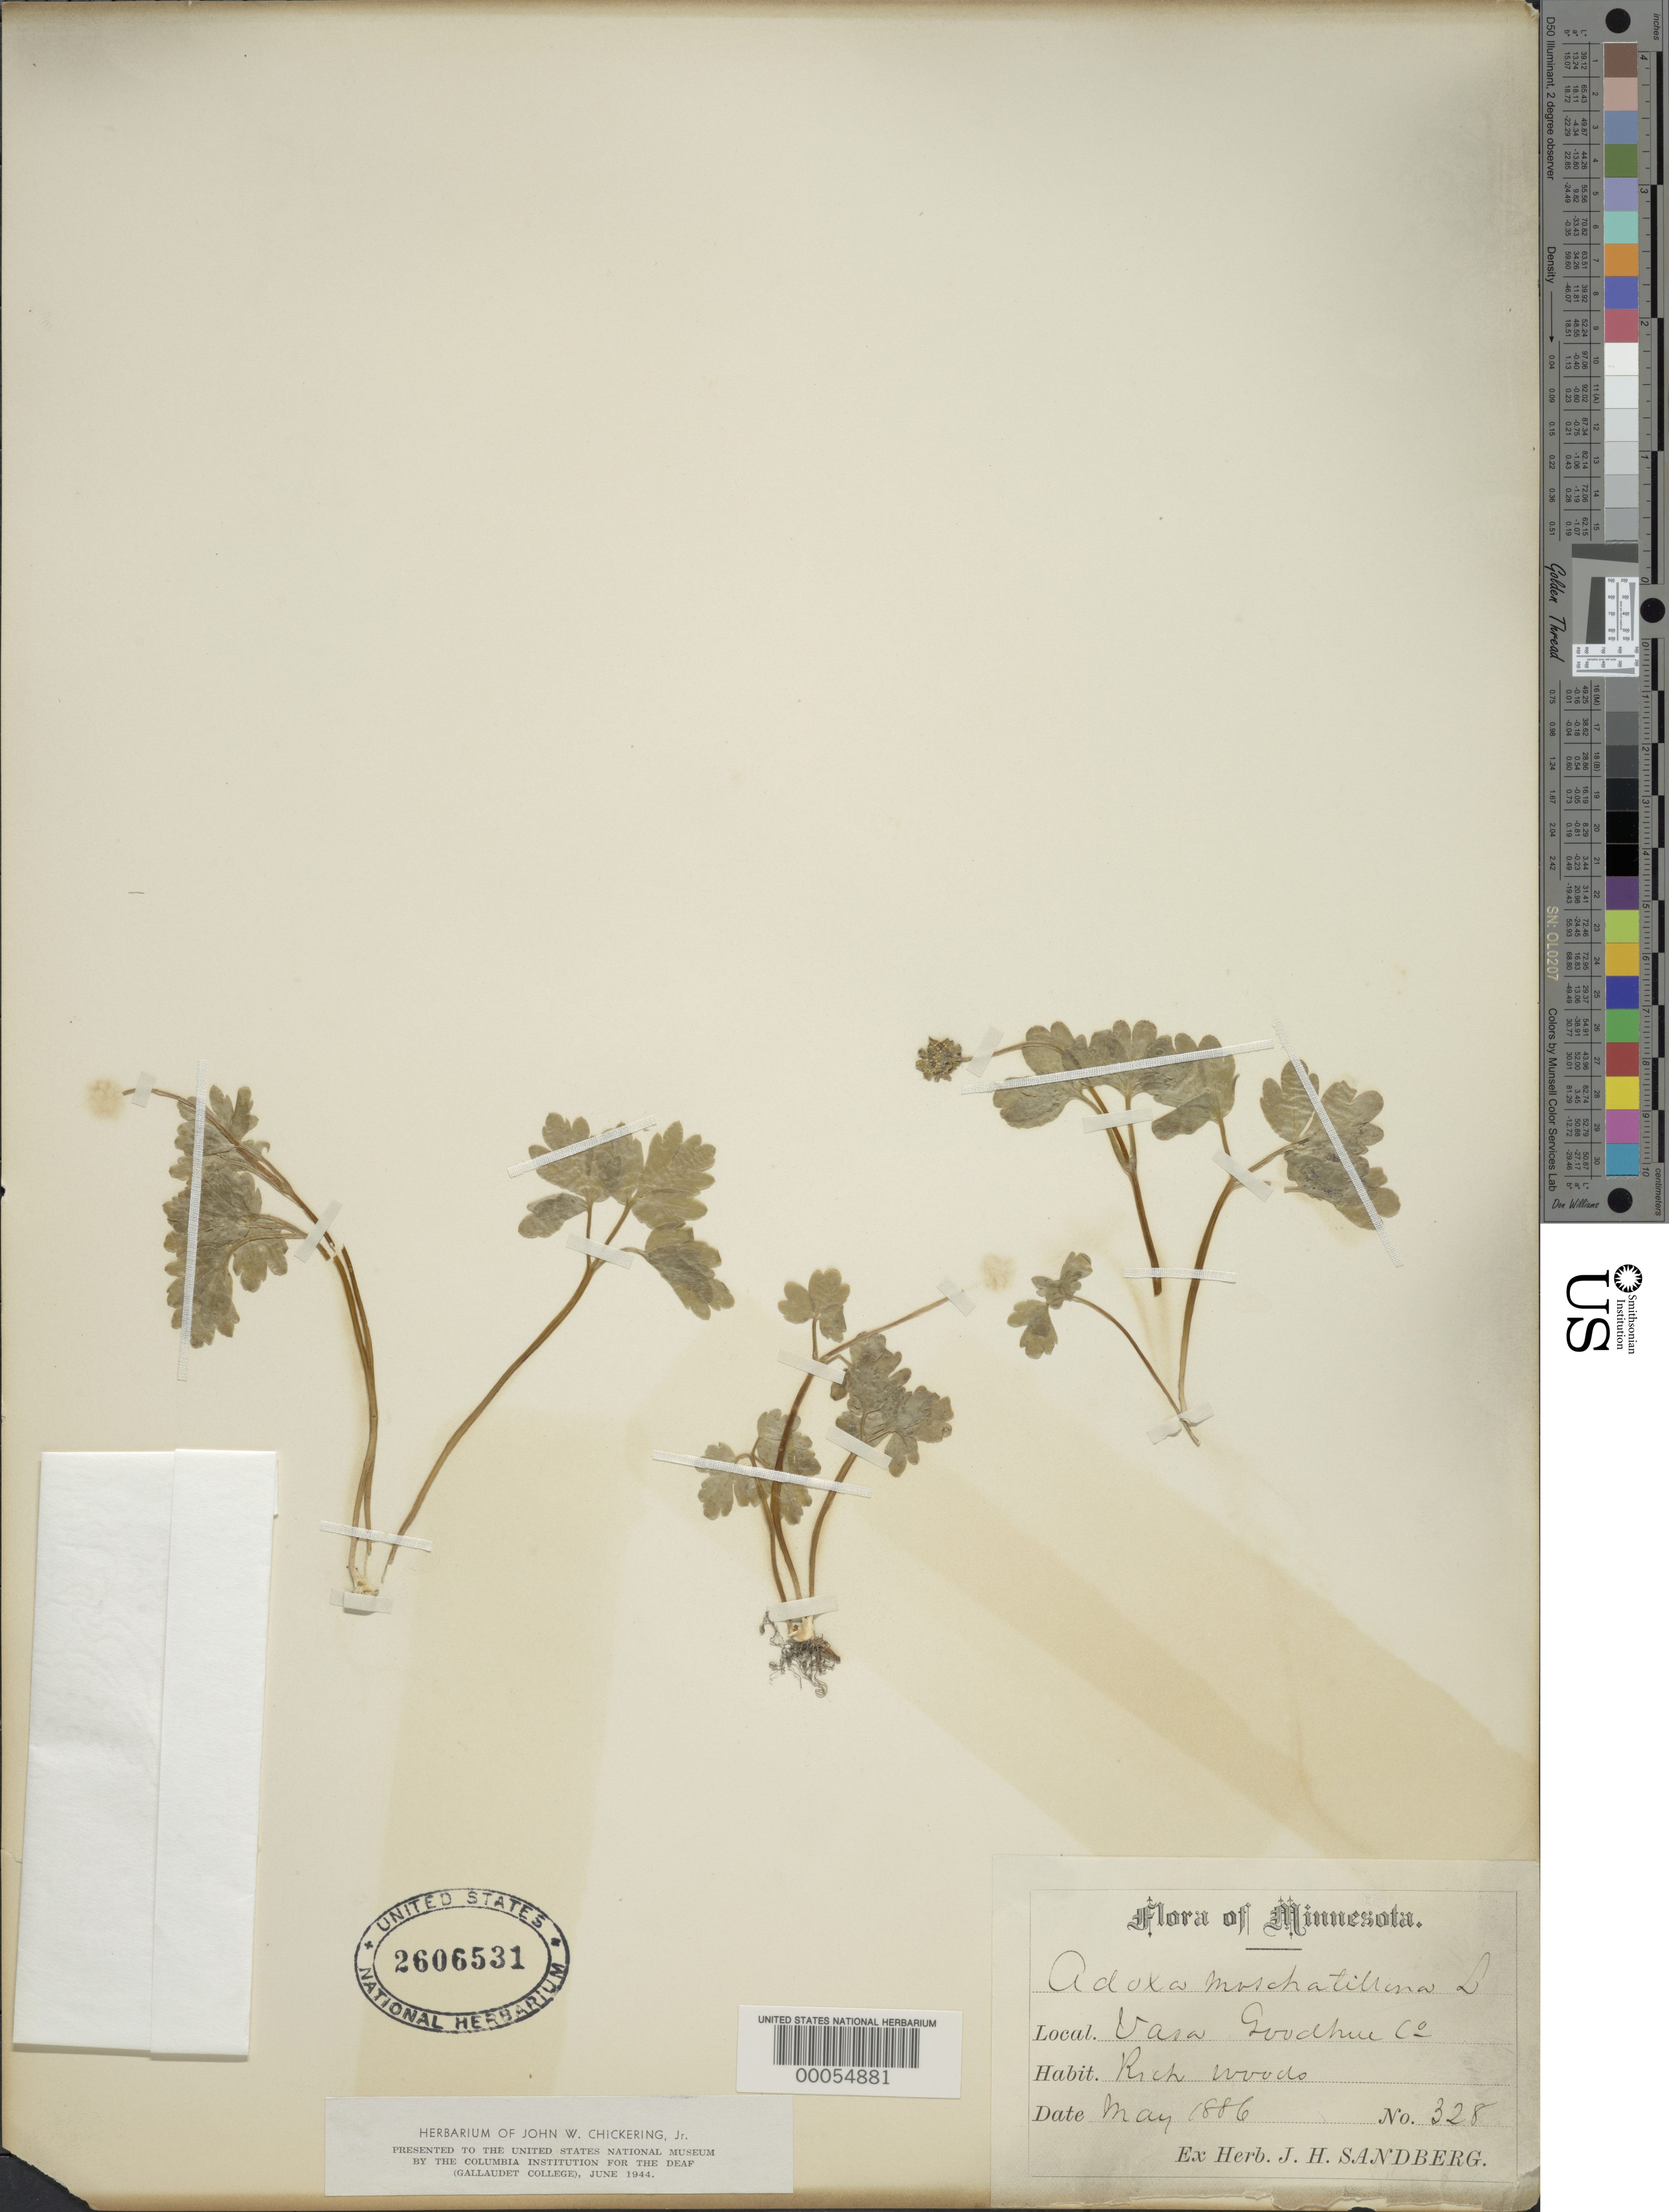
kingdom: Plantae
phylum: Tracheophyta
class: Magnoliopsida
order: Dipsacales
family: Viburnaceae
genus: Adoxa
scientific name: Adoxa moschatellina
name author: L.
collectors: J. H. Sandberg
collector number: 328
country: United States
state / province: Minnesota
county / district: Goodhue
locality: Vasa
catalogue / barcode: US 2606531